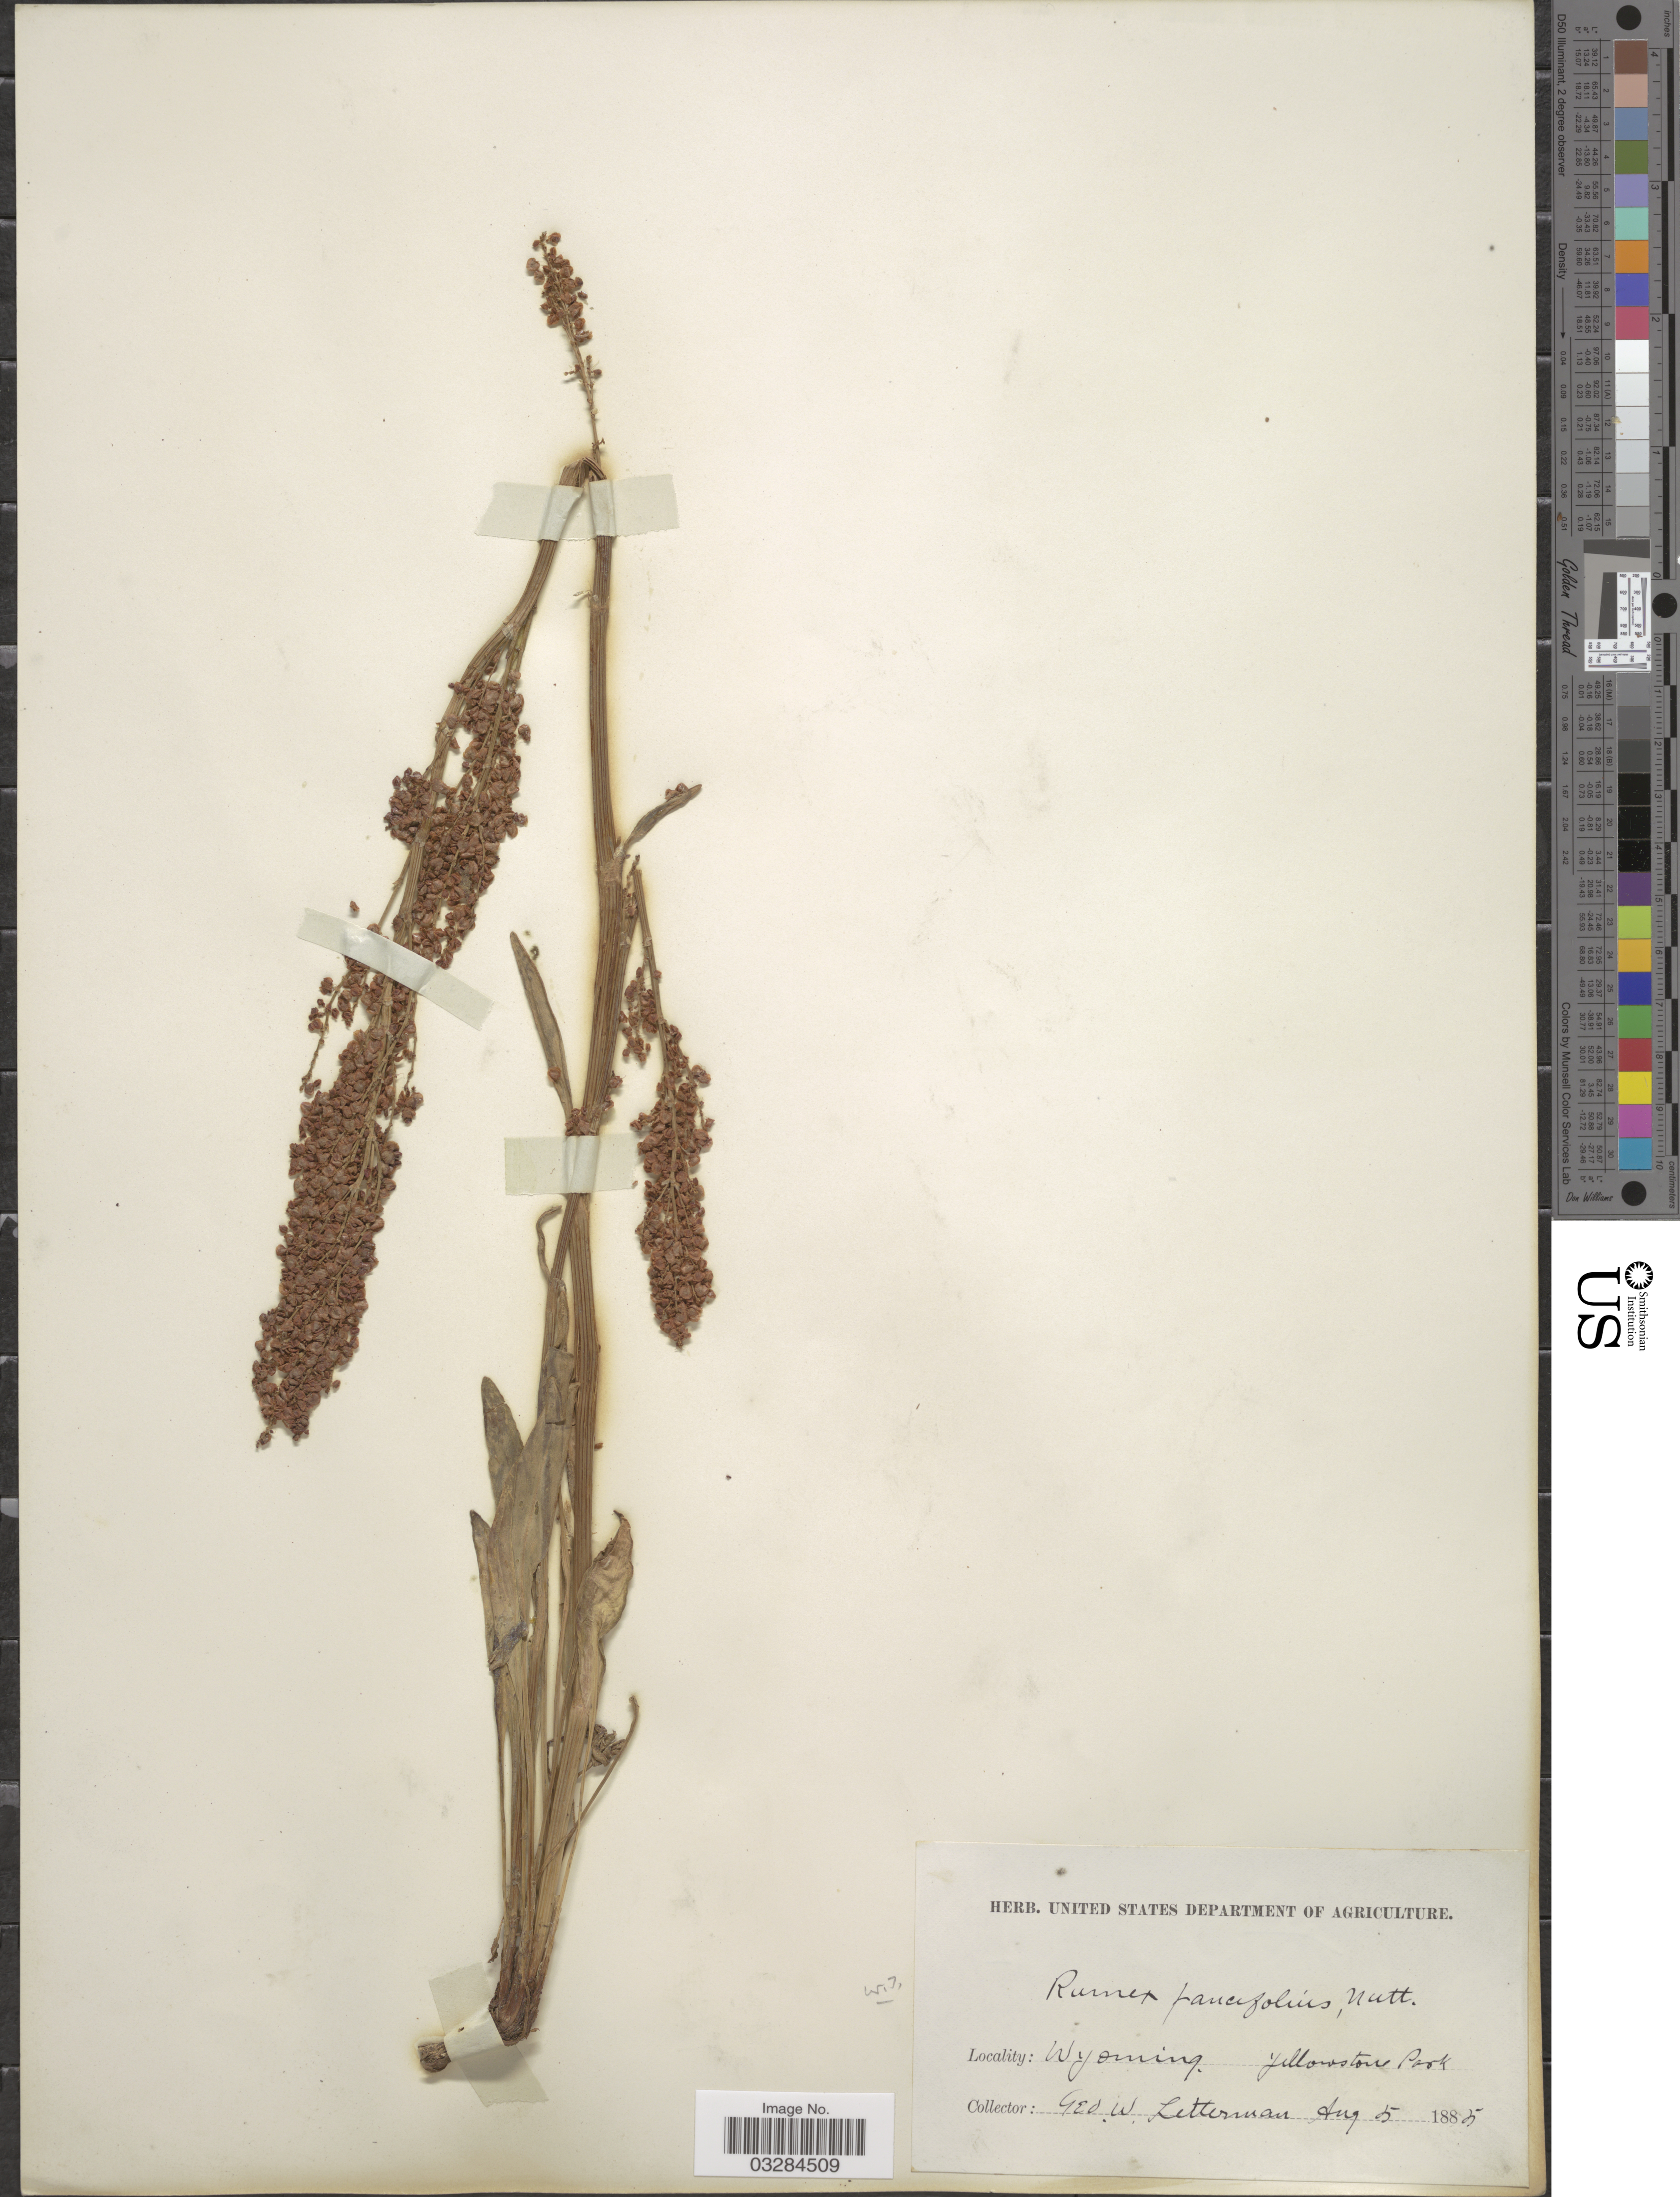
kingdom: Plantae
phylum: Tracheophyta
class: Magnoliopsida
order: Caryophyllales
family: Polygonaceae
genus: Rumex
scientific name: Rumex paucifolius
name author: Nutt.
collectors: G. W. Letterman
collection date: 1885-08-05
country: United States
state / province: Wyoming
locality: Yellowstone Park.